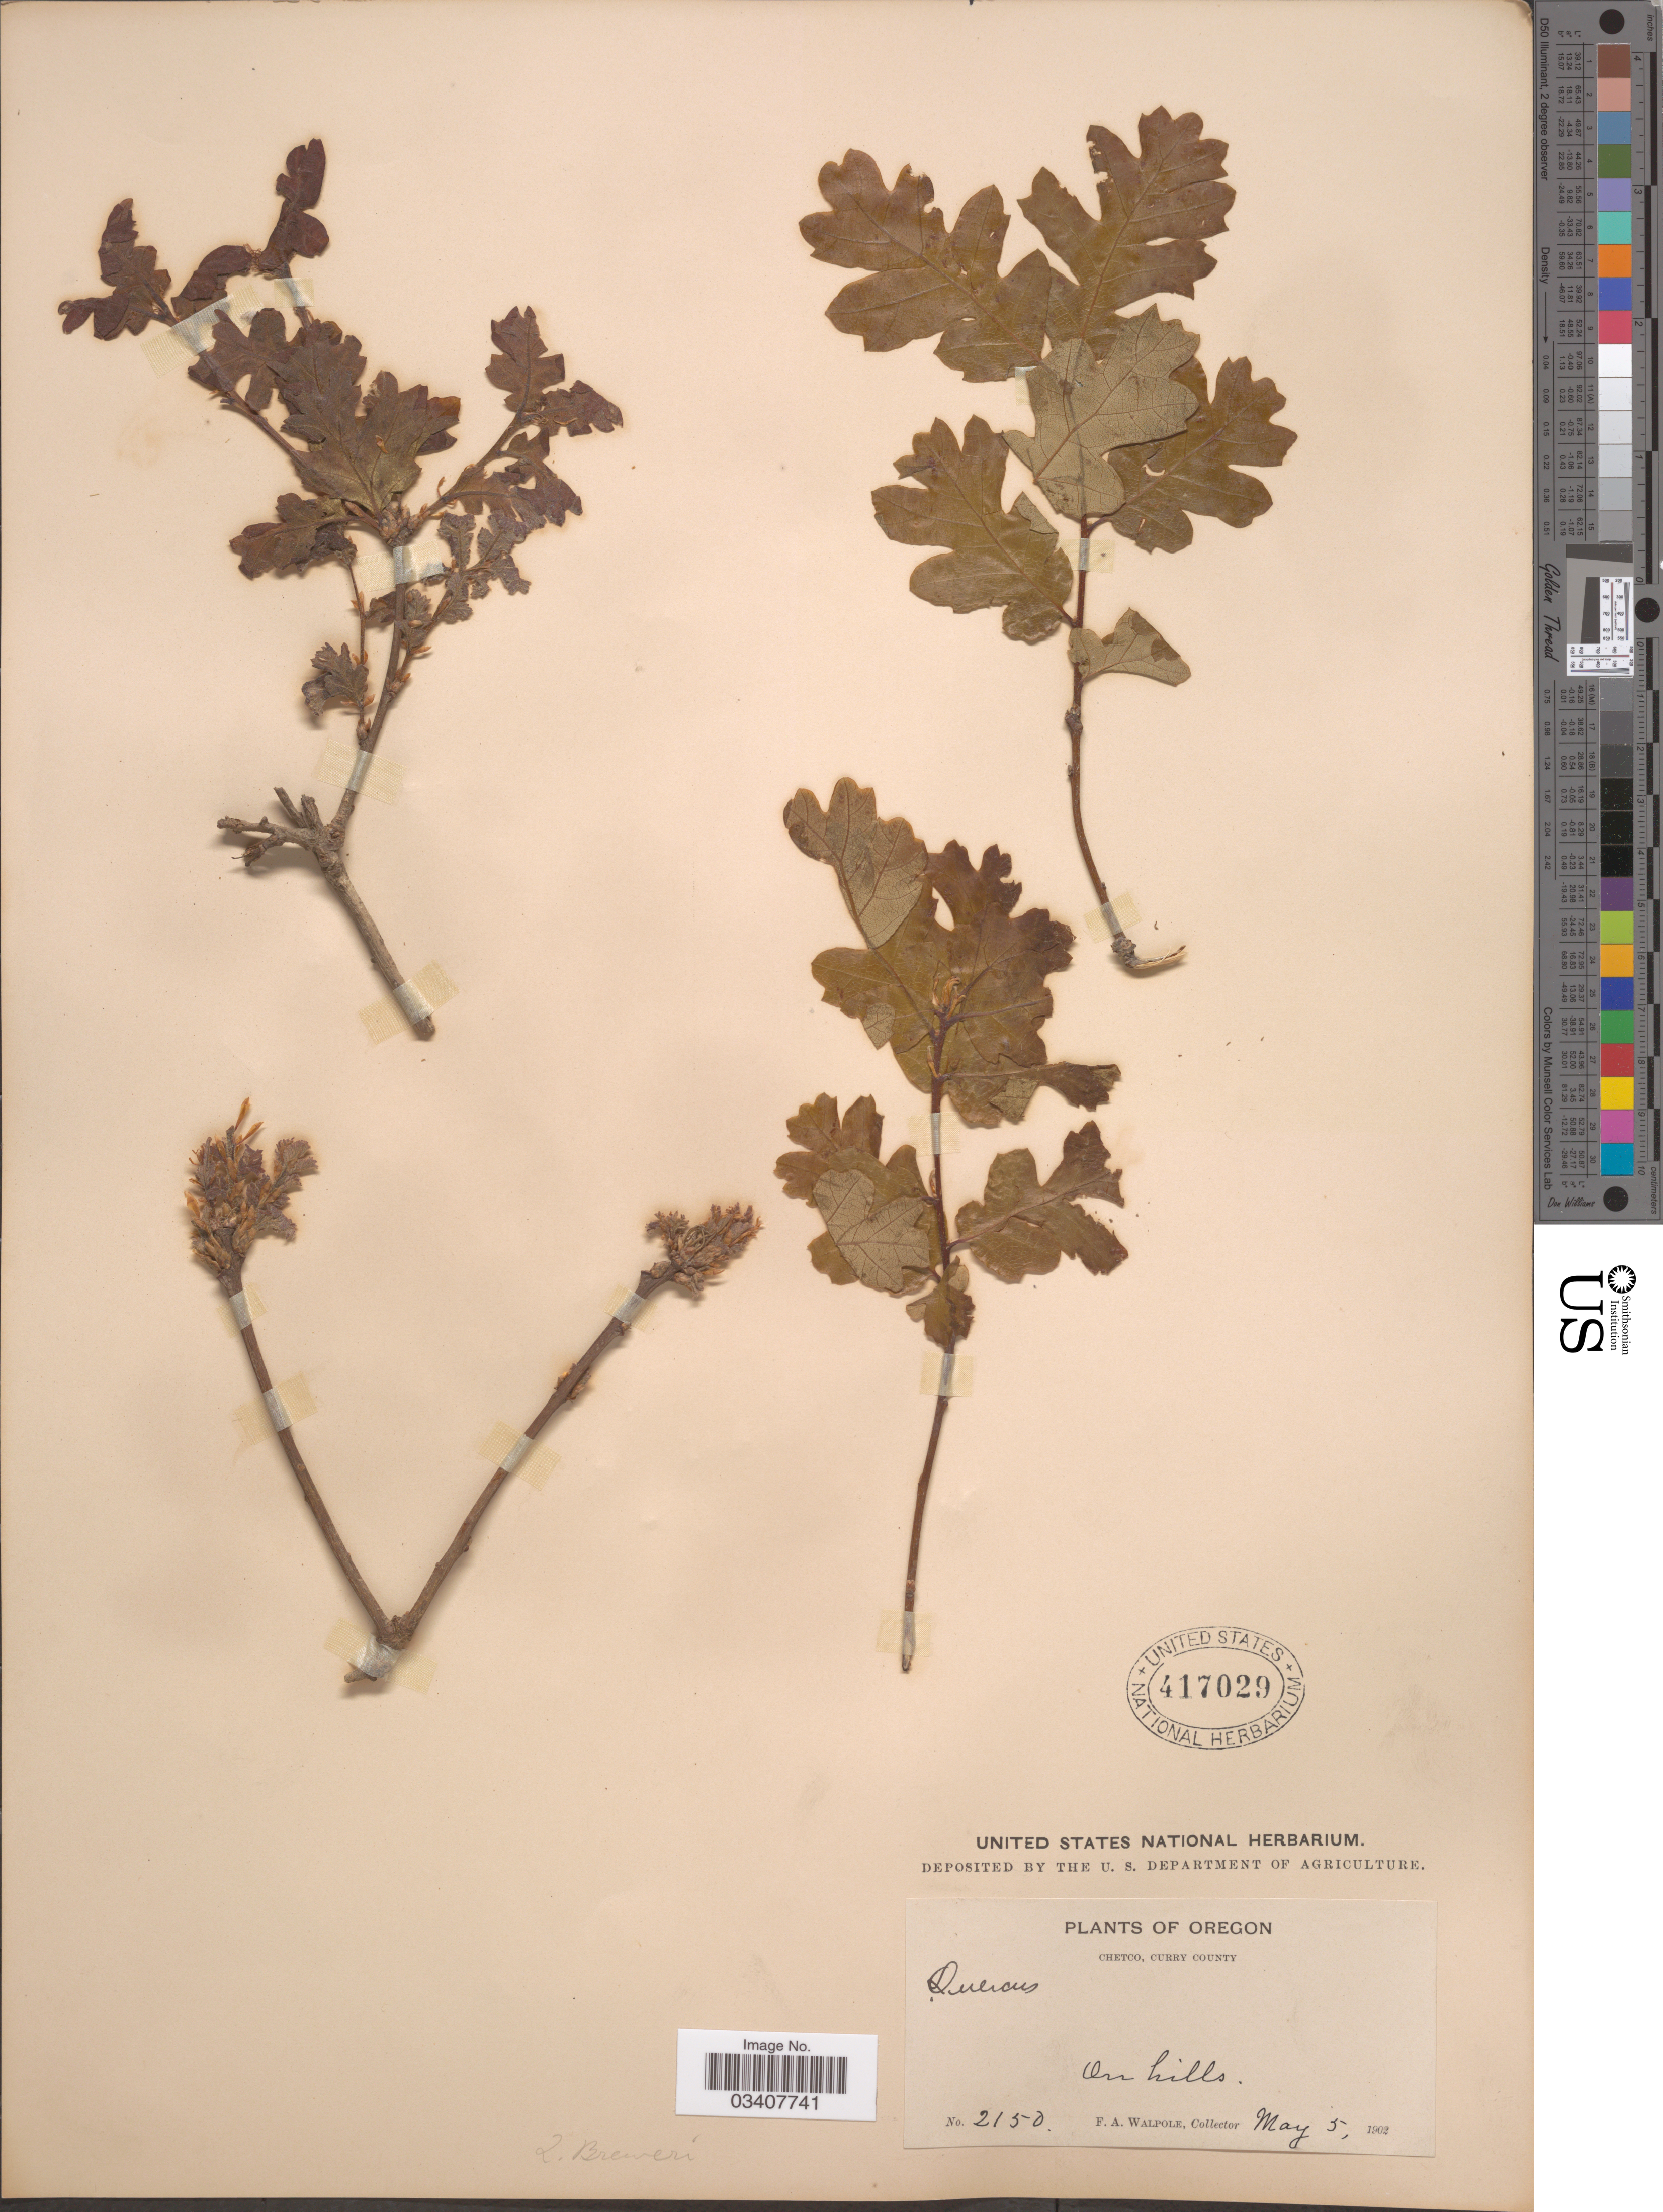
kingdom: Plantae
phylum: Tracheophyta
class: Magnoliopsida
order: Fagales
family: Fagaceae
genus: Quercus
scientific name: Quercus oerstediana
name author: R. Br.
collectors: F. Walpole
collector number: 2150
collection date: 1902-05-05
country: United States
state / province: Oregon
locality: Chetco, Curry County. On hills.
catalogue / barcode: US 417029